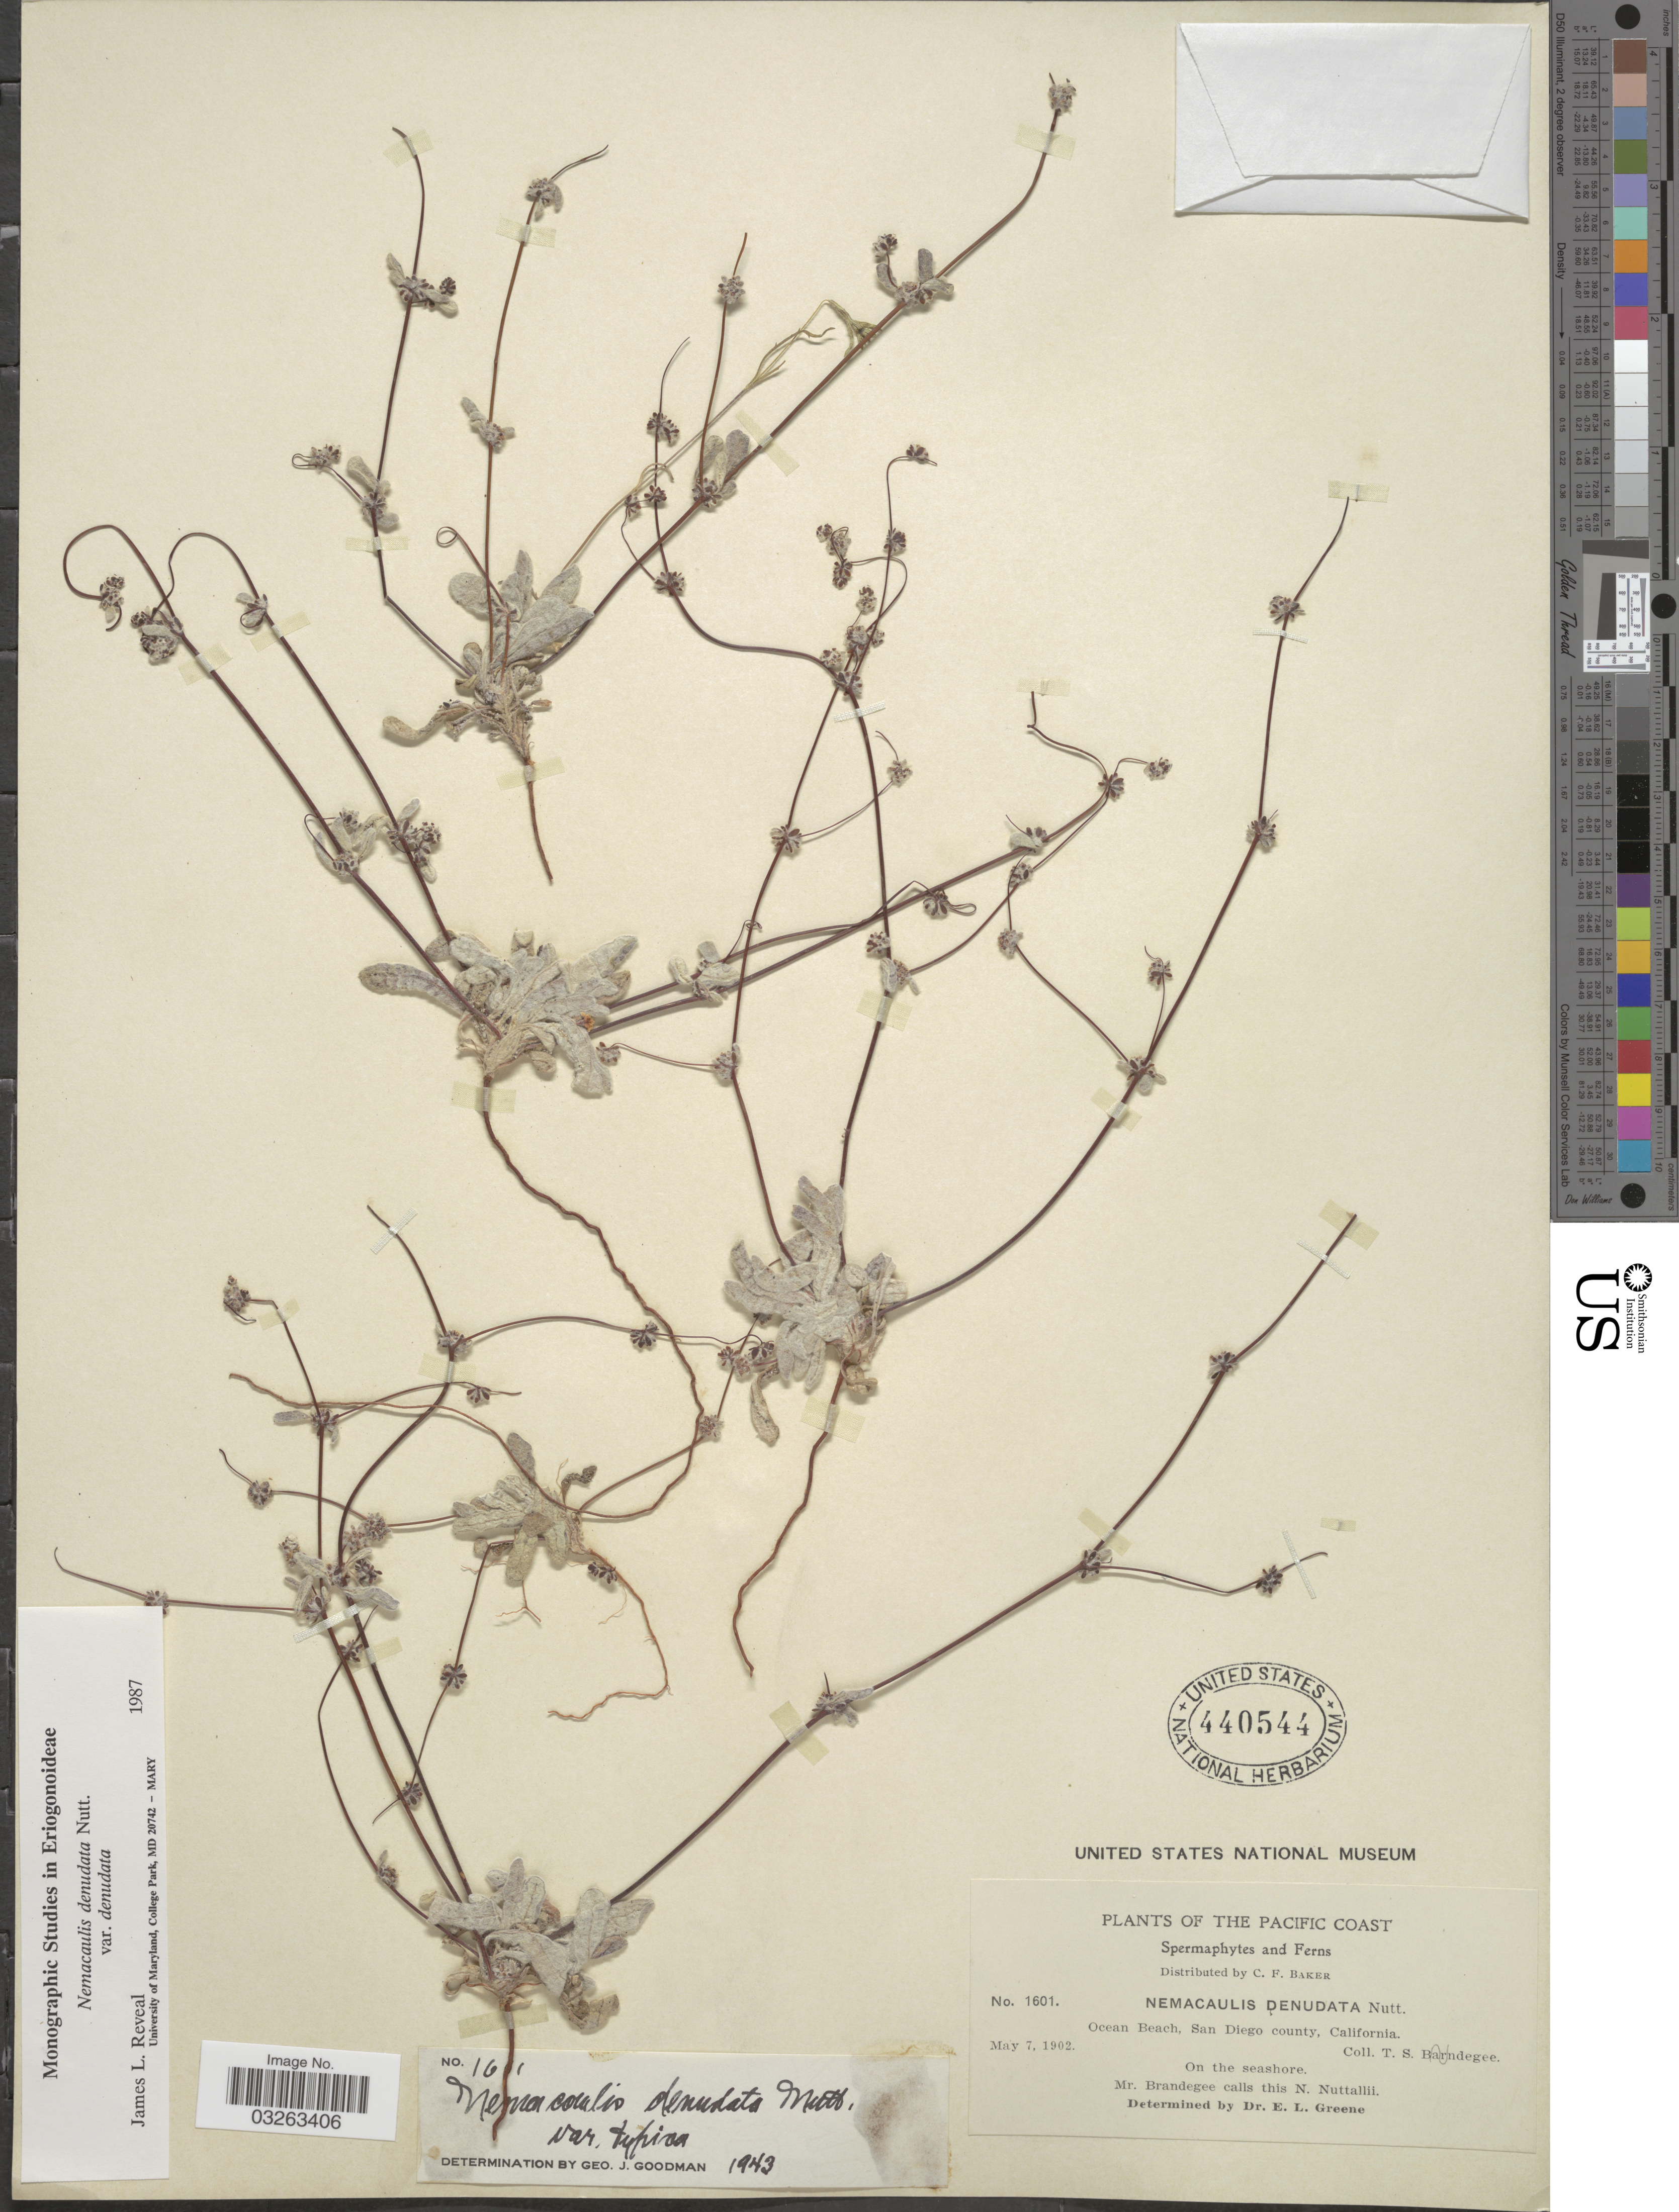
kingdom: Plantae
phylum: Tracheophyta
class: Magnoliopsida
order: Caryophyllales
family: Polygonaceae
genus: Nemacaulis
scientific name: Nemacaulis denudata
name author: Nutt.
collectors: T. S. Brandegee (herbarium)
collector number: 1601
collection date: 1902-05-07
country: United States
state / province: California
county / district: San Diego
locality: The Pacific Coast. Ocean Beach, San Diego county.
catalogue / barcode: US 440544